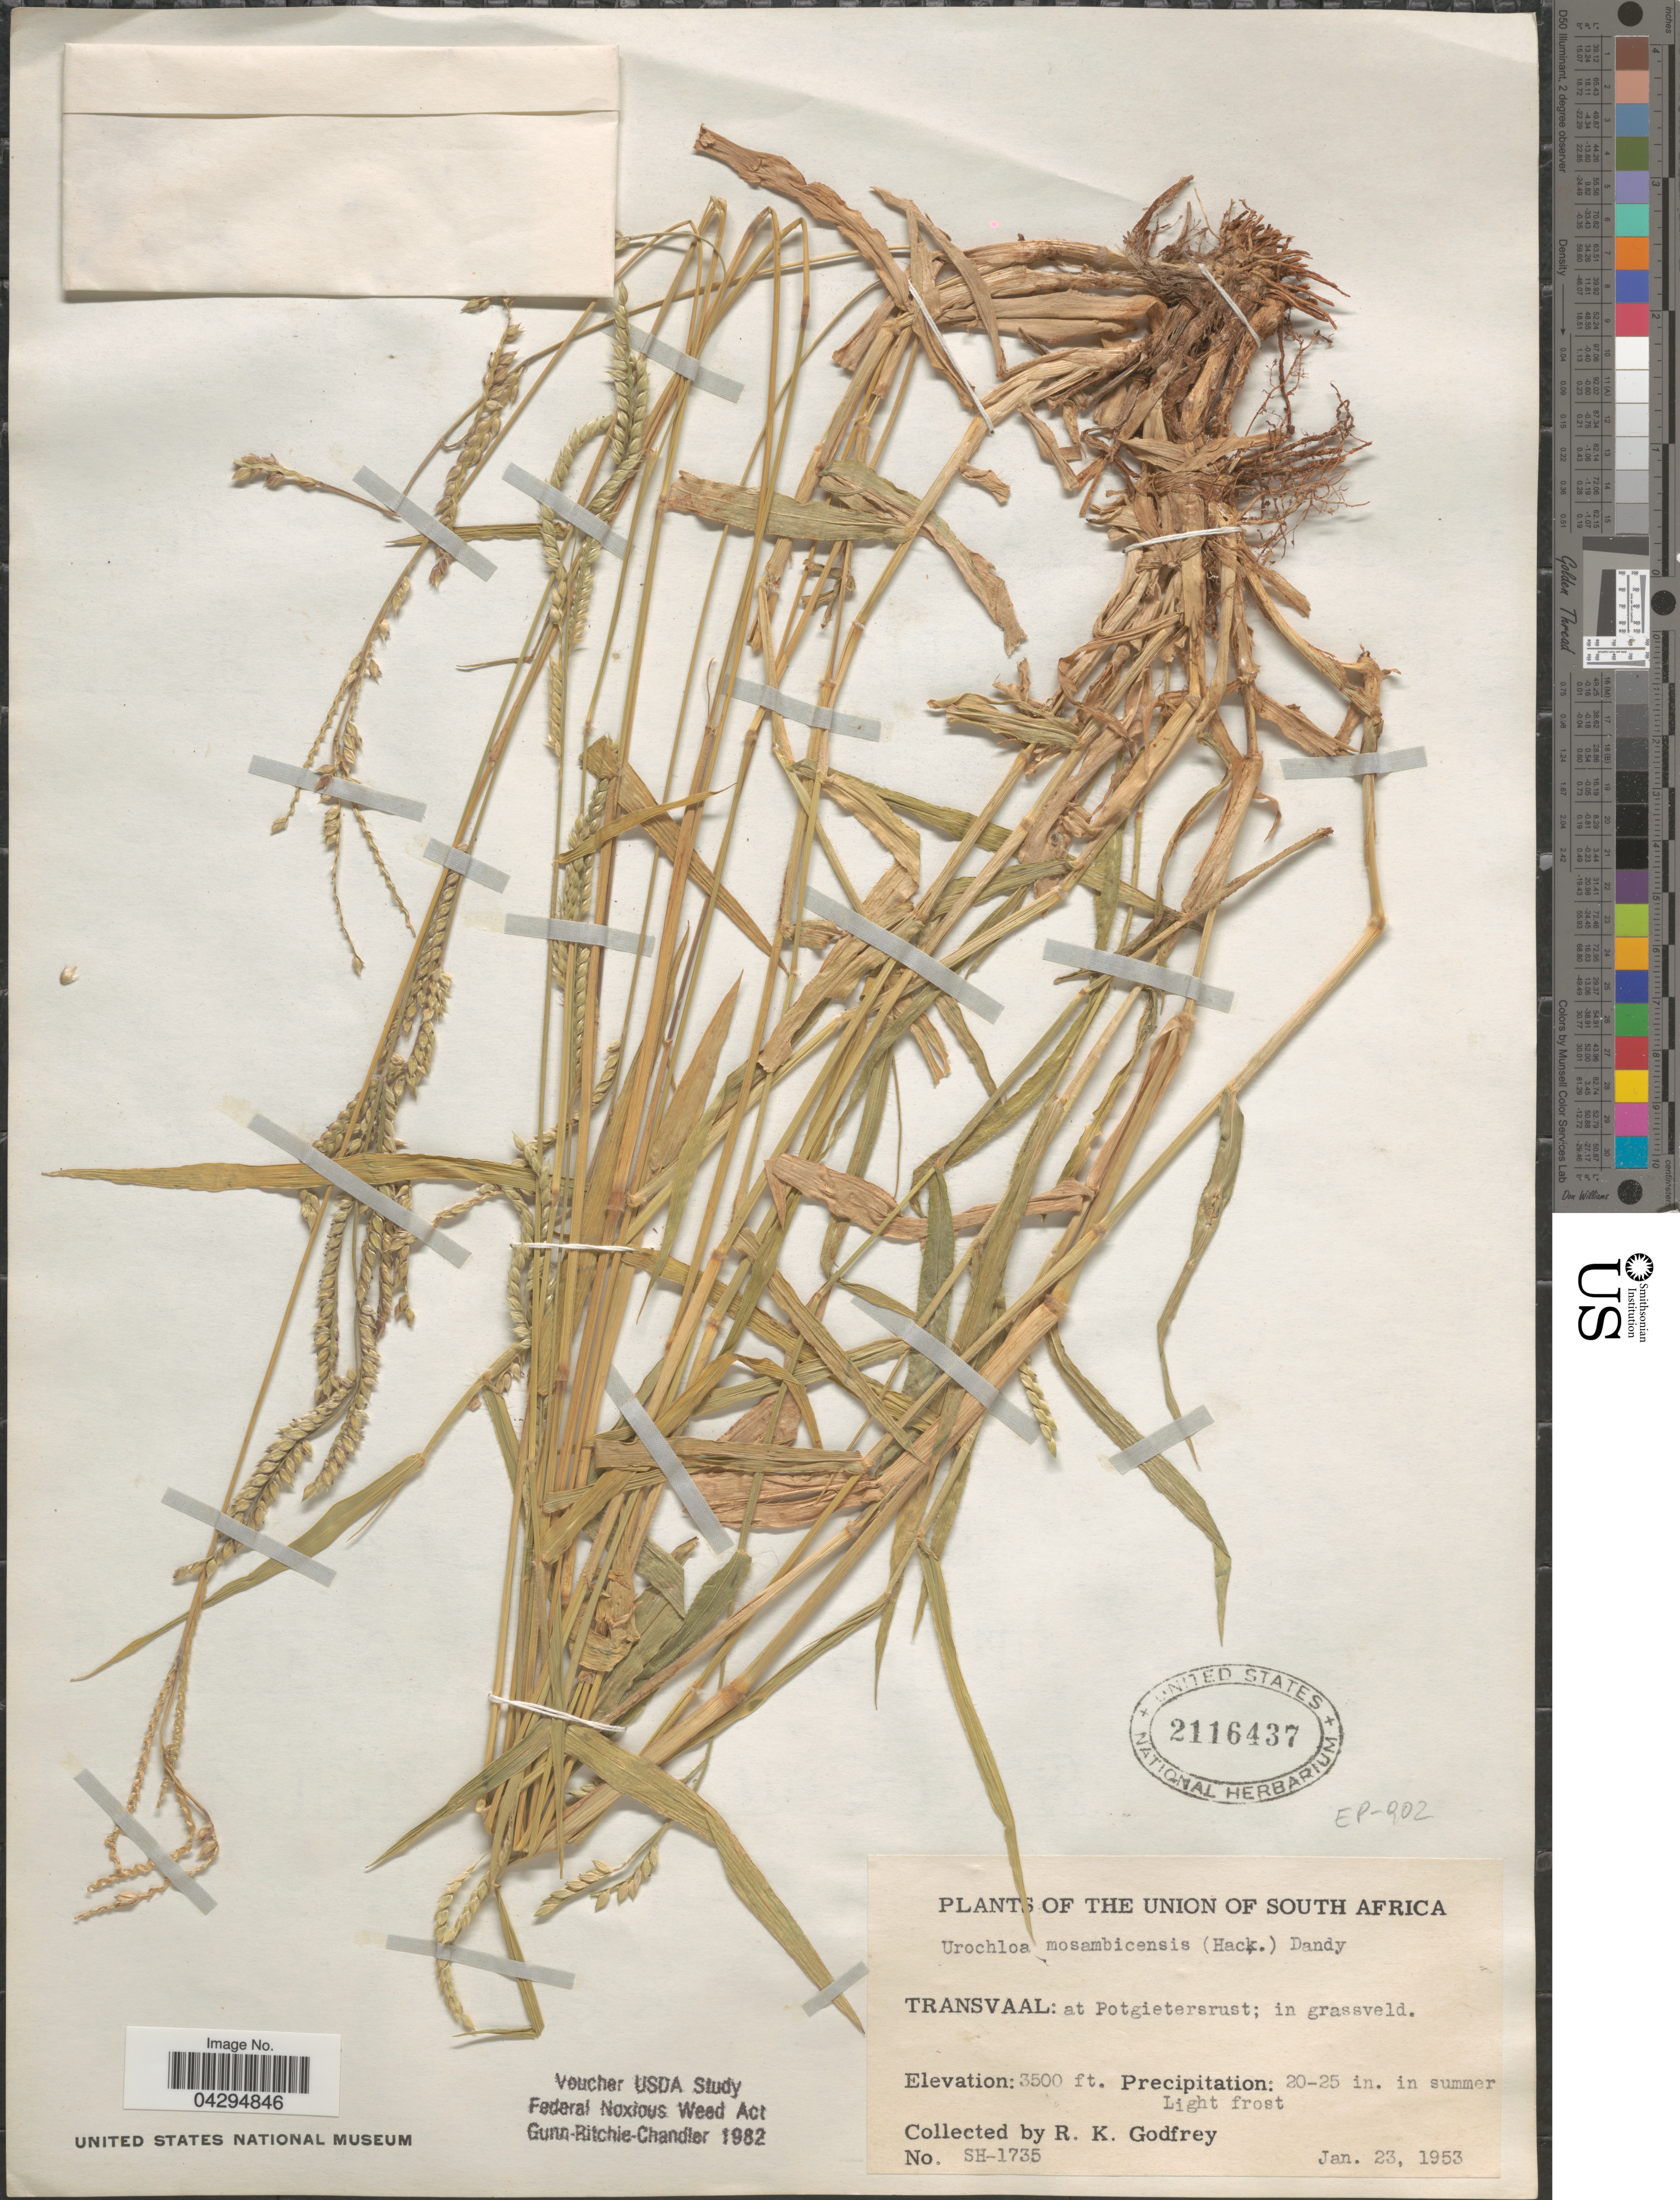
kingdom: Plantae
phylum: Tracheophyta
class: Liliopsida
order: Poales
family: Poaceae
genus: Urochloa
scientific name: Urochloa mosambicensis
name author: (Hack.) Dandy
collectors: R. K. Godfrey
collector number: SH-1735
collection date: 1953-01-23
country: South Africa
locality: The Union of South Africa. Transvaal: at Potgietersrust.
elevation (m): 1067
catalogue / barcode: US 2116437